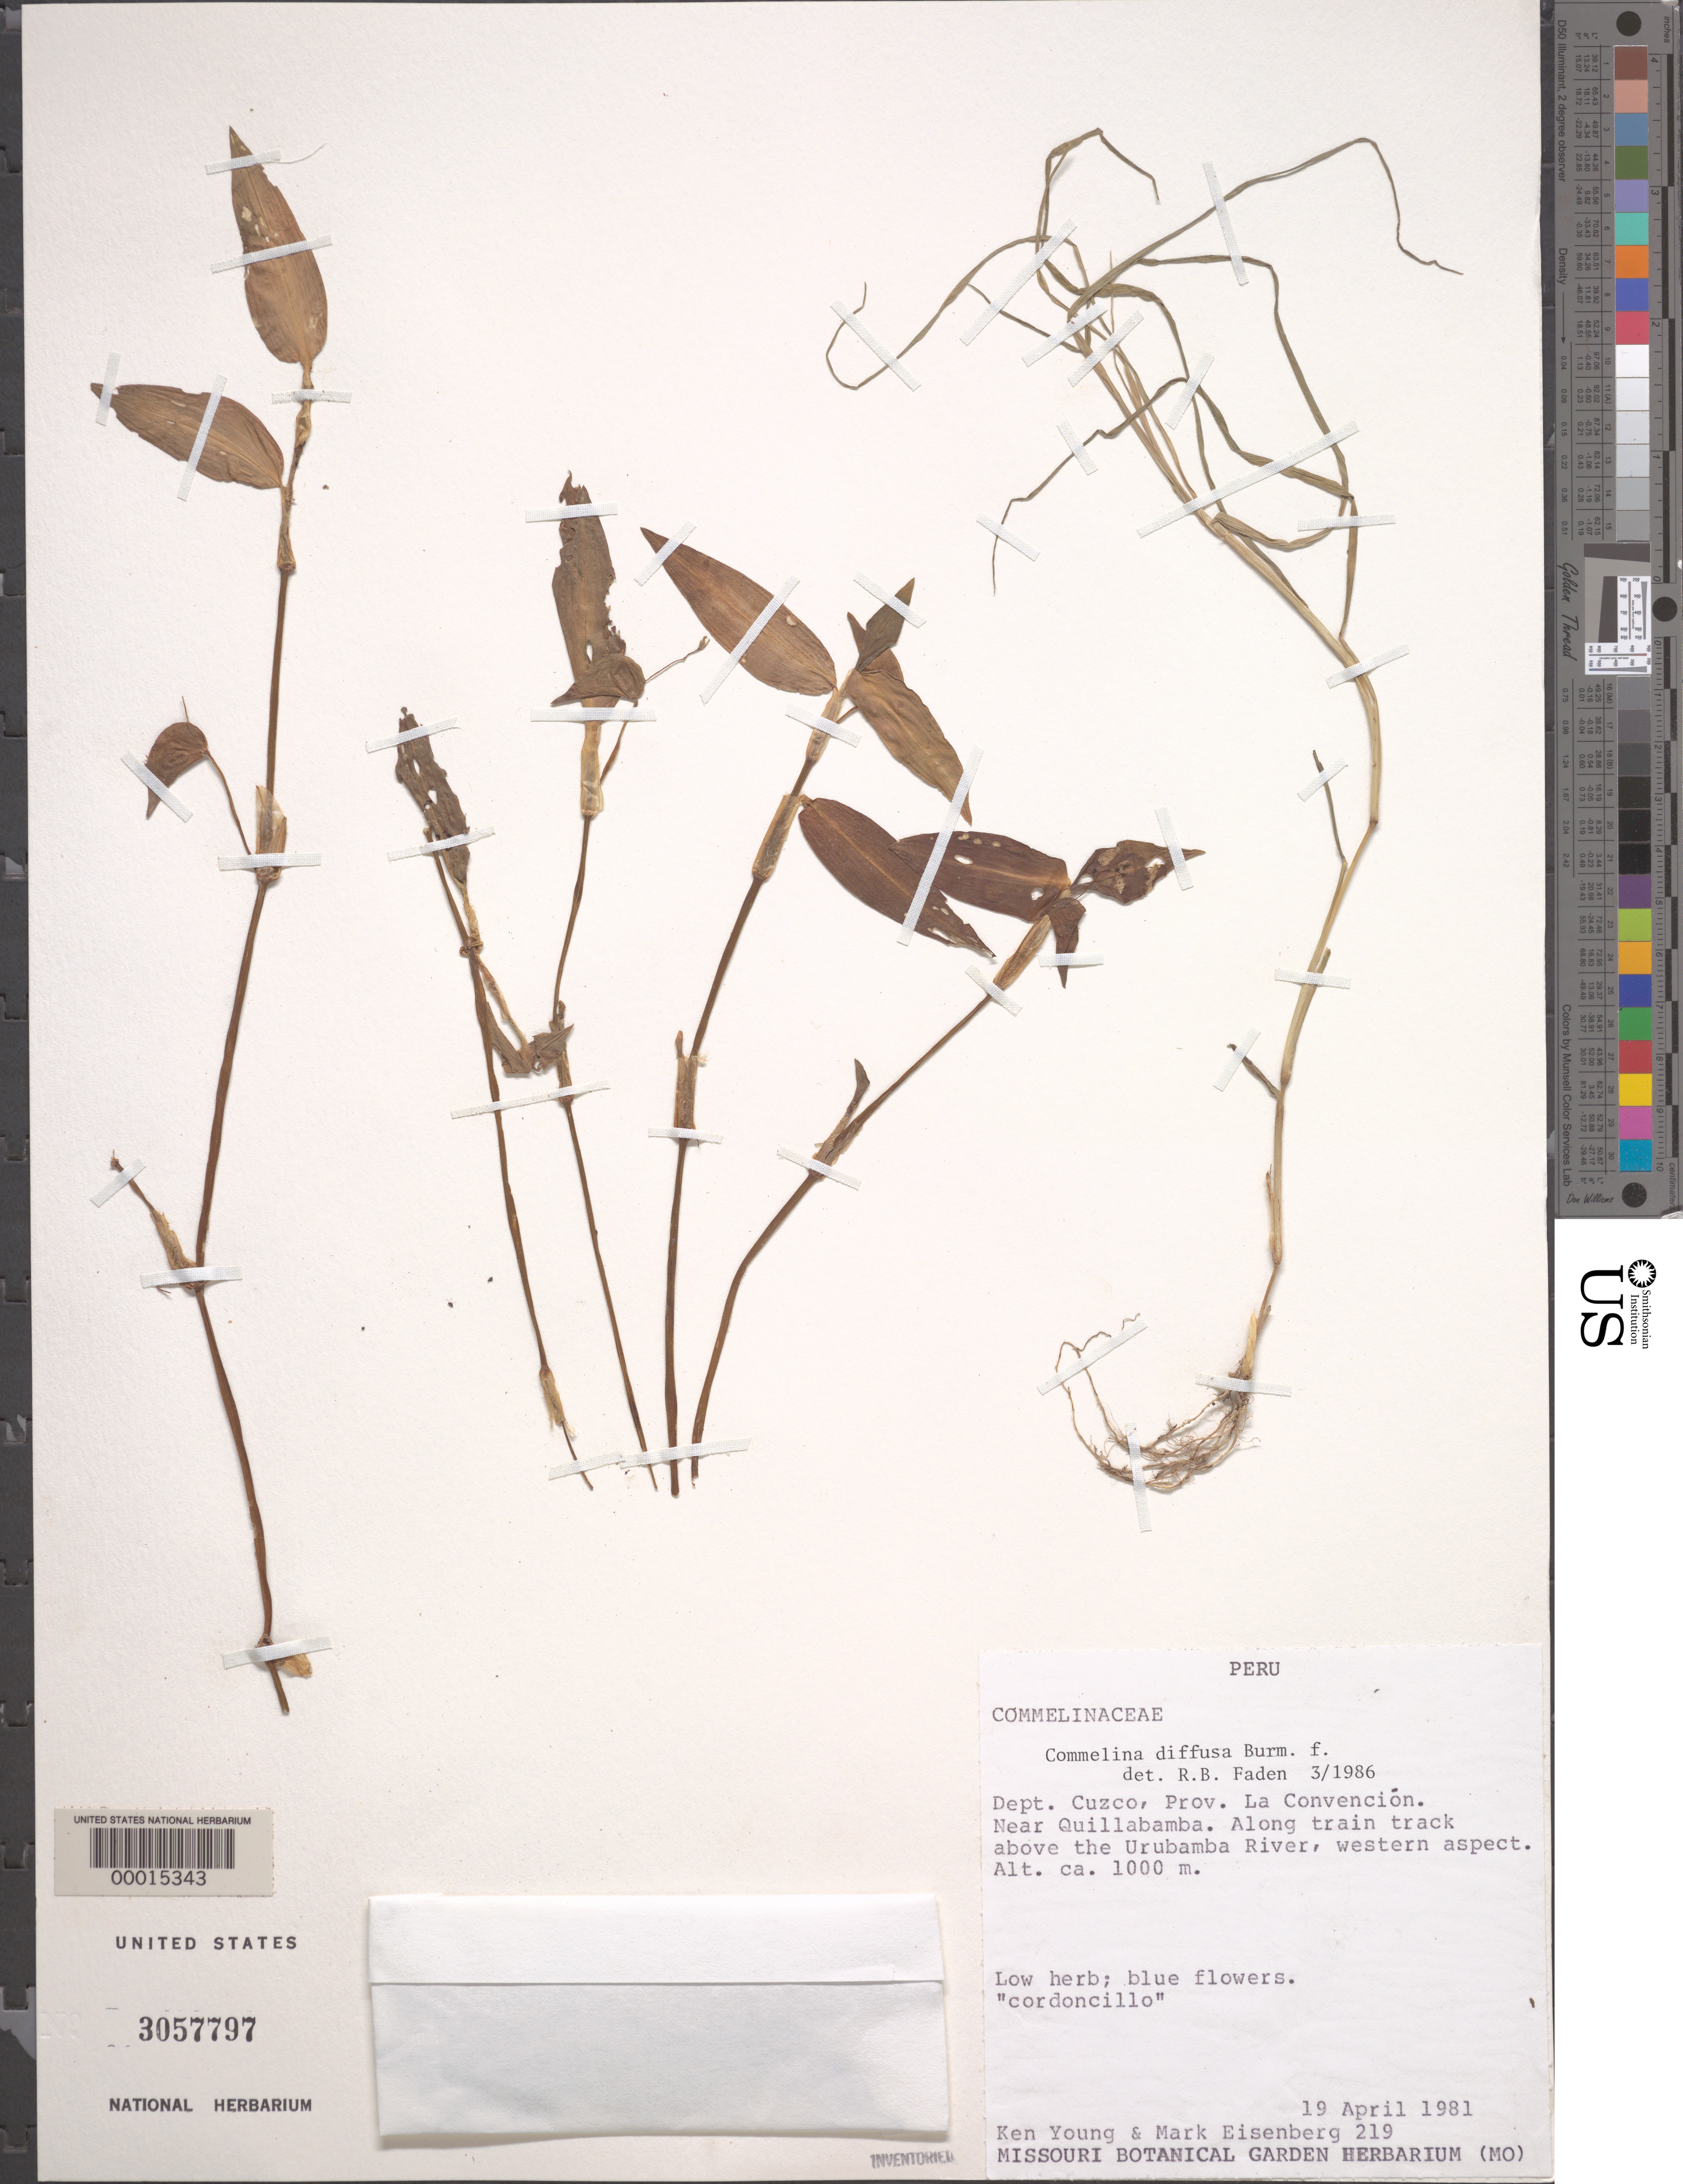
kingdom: Plantae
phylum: Tracheophyta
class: Liliopsida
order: Commelinales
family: Commelinaceae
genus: Commelina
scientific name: Commelina diffusa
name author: Burm. f.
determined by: Faden, Robert B., (US), Smithsonian Institution - National Museum of Natural History (UNITED STATES)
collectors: K. Young & M. Eisenberg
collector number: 219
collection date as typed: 19 Apr 1981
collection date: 1981-04-19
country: Peru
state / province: Cusco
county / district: La Convención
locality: near Quillabamba, above Urubamba River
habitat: Along train tracks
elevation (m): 1000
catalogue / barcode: US 3057797